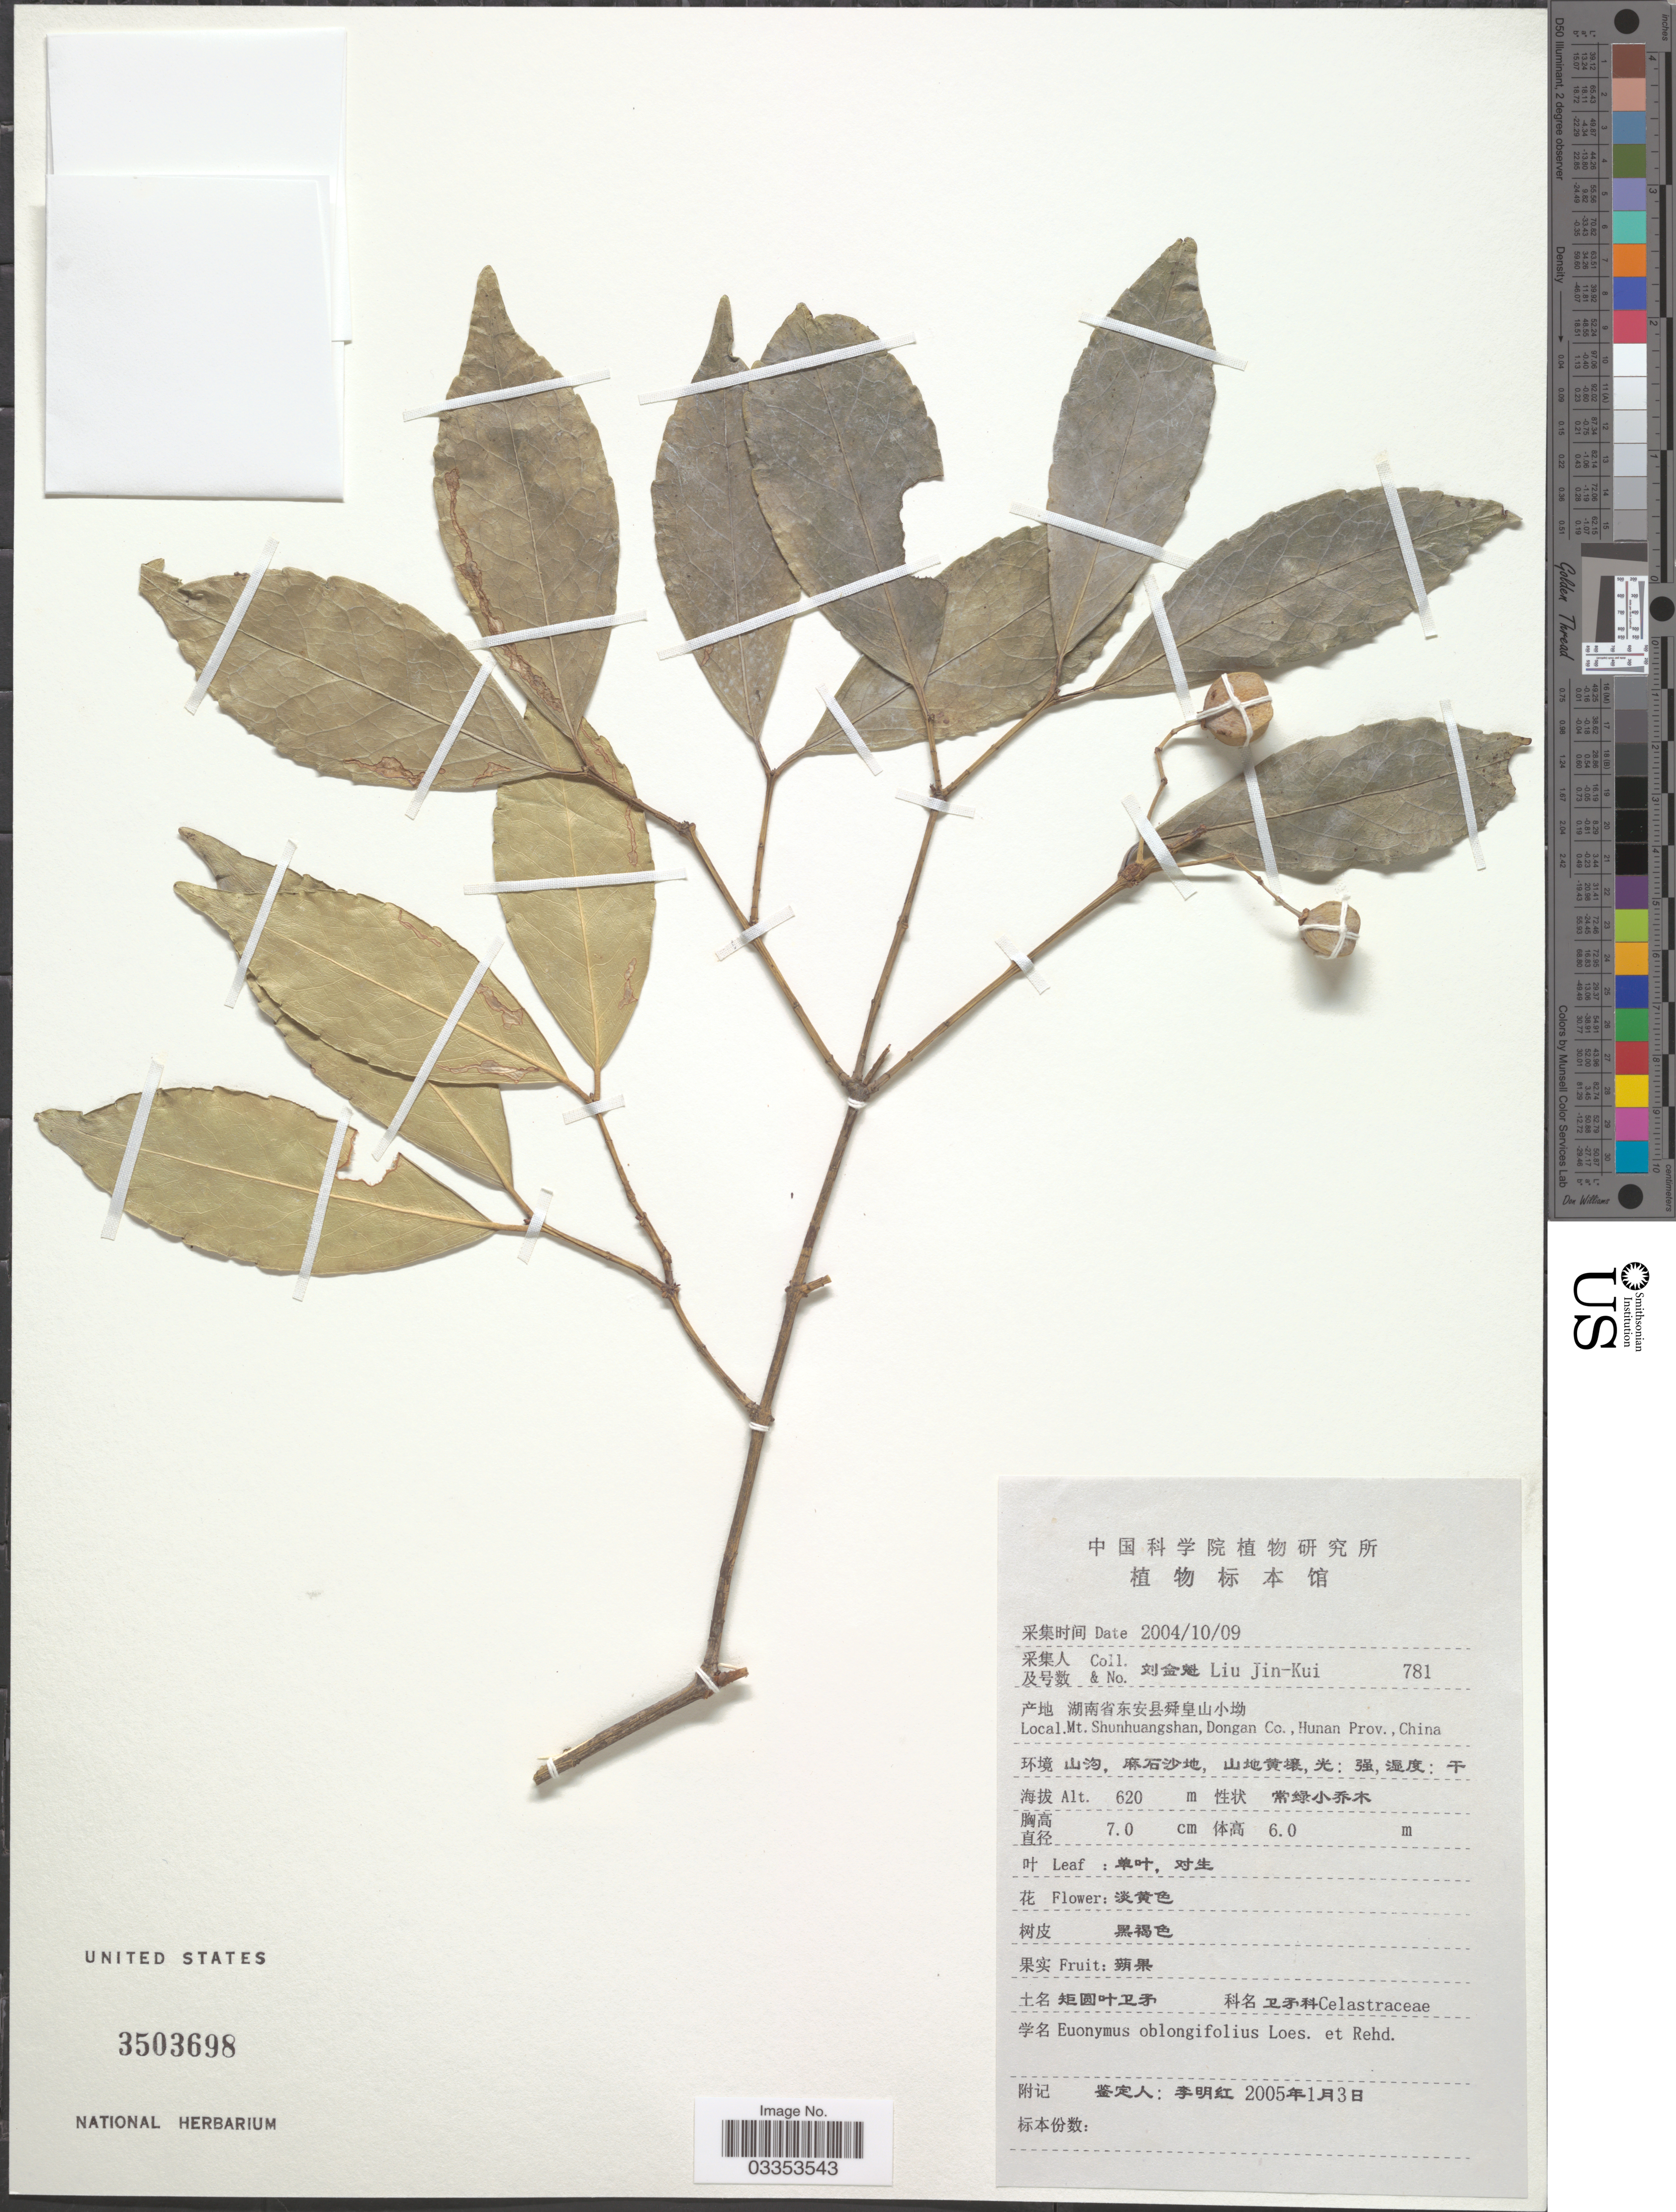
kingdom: Plantae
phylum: Tracheophyta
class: Magnoliopsida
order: Celastrales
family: Celastraceae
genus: Euonymus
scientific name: Euonymus oblongifolia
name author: Loes. & Rehder in Sarg.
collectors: Liu Jin-Kui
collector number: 781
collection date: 2004-10-09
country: China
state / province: Hunan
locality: Mt. Shunhuangshan, Dongan Co.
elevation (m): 620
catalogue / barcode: US 3503698